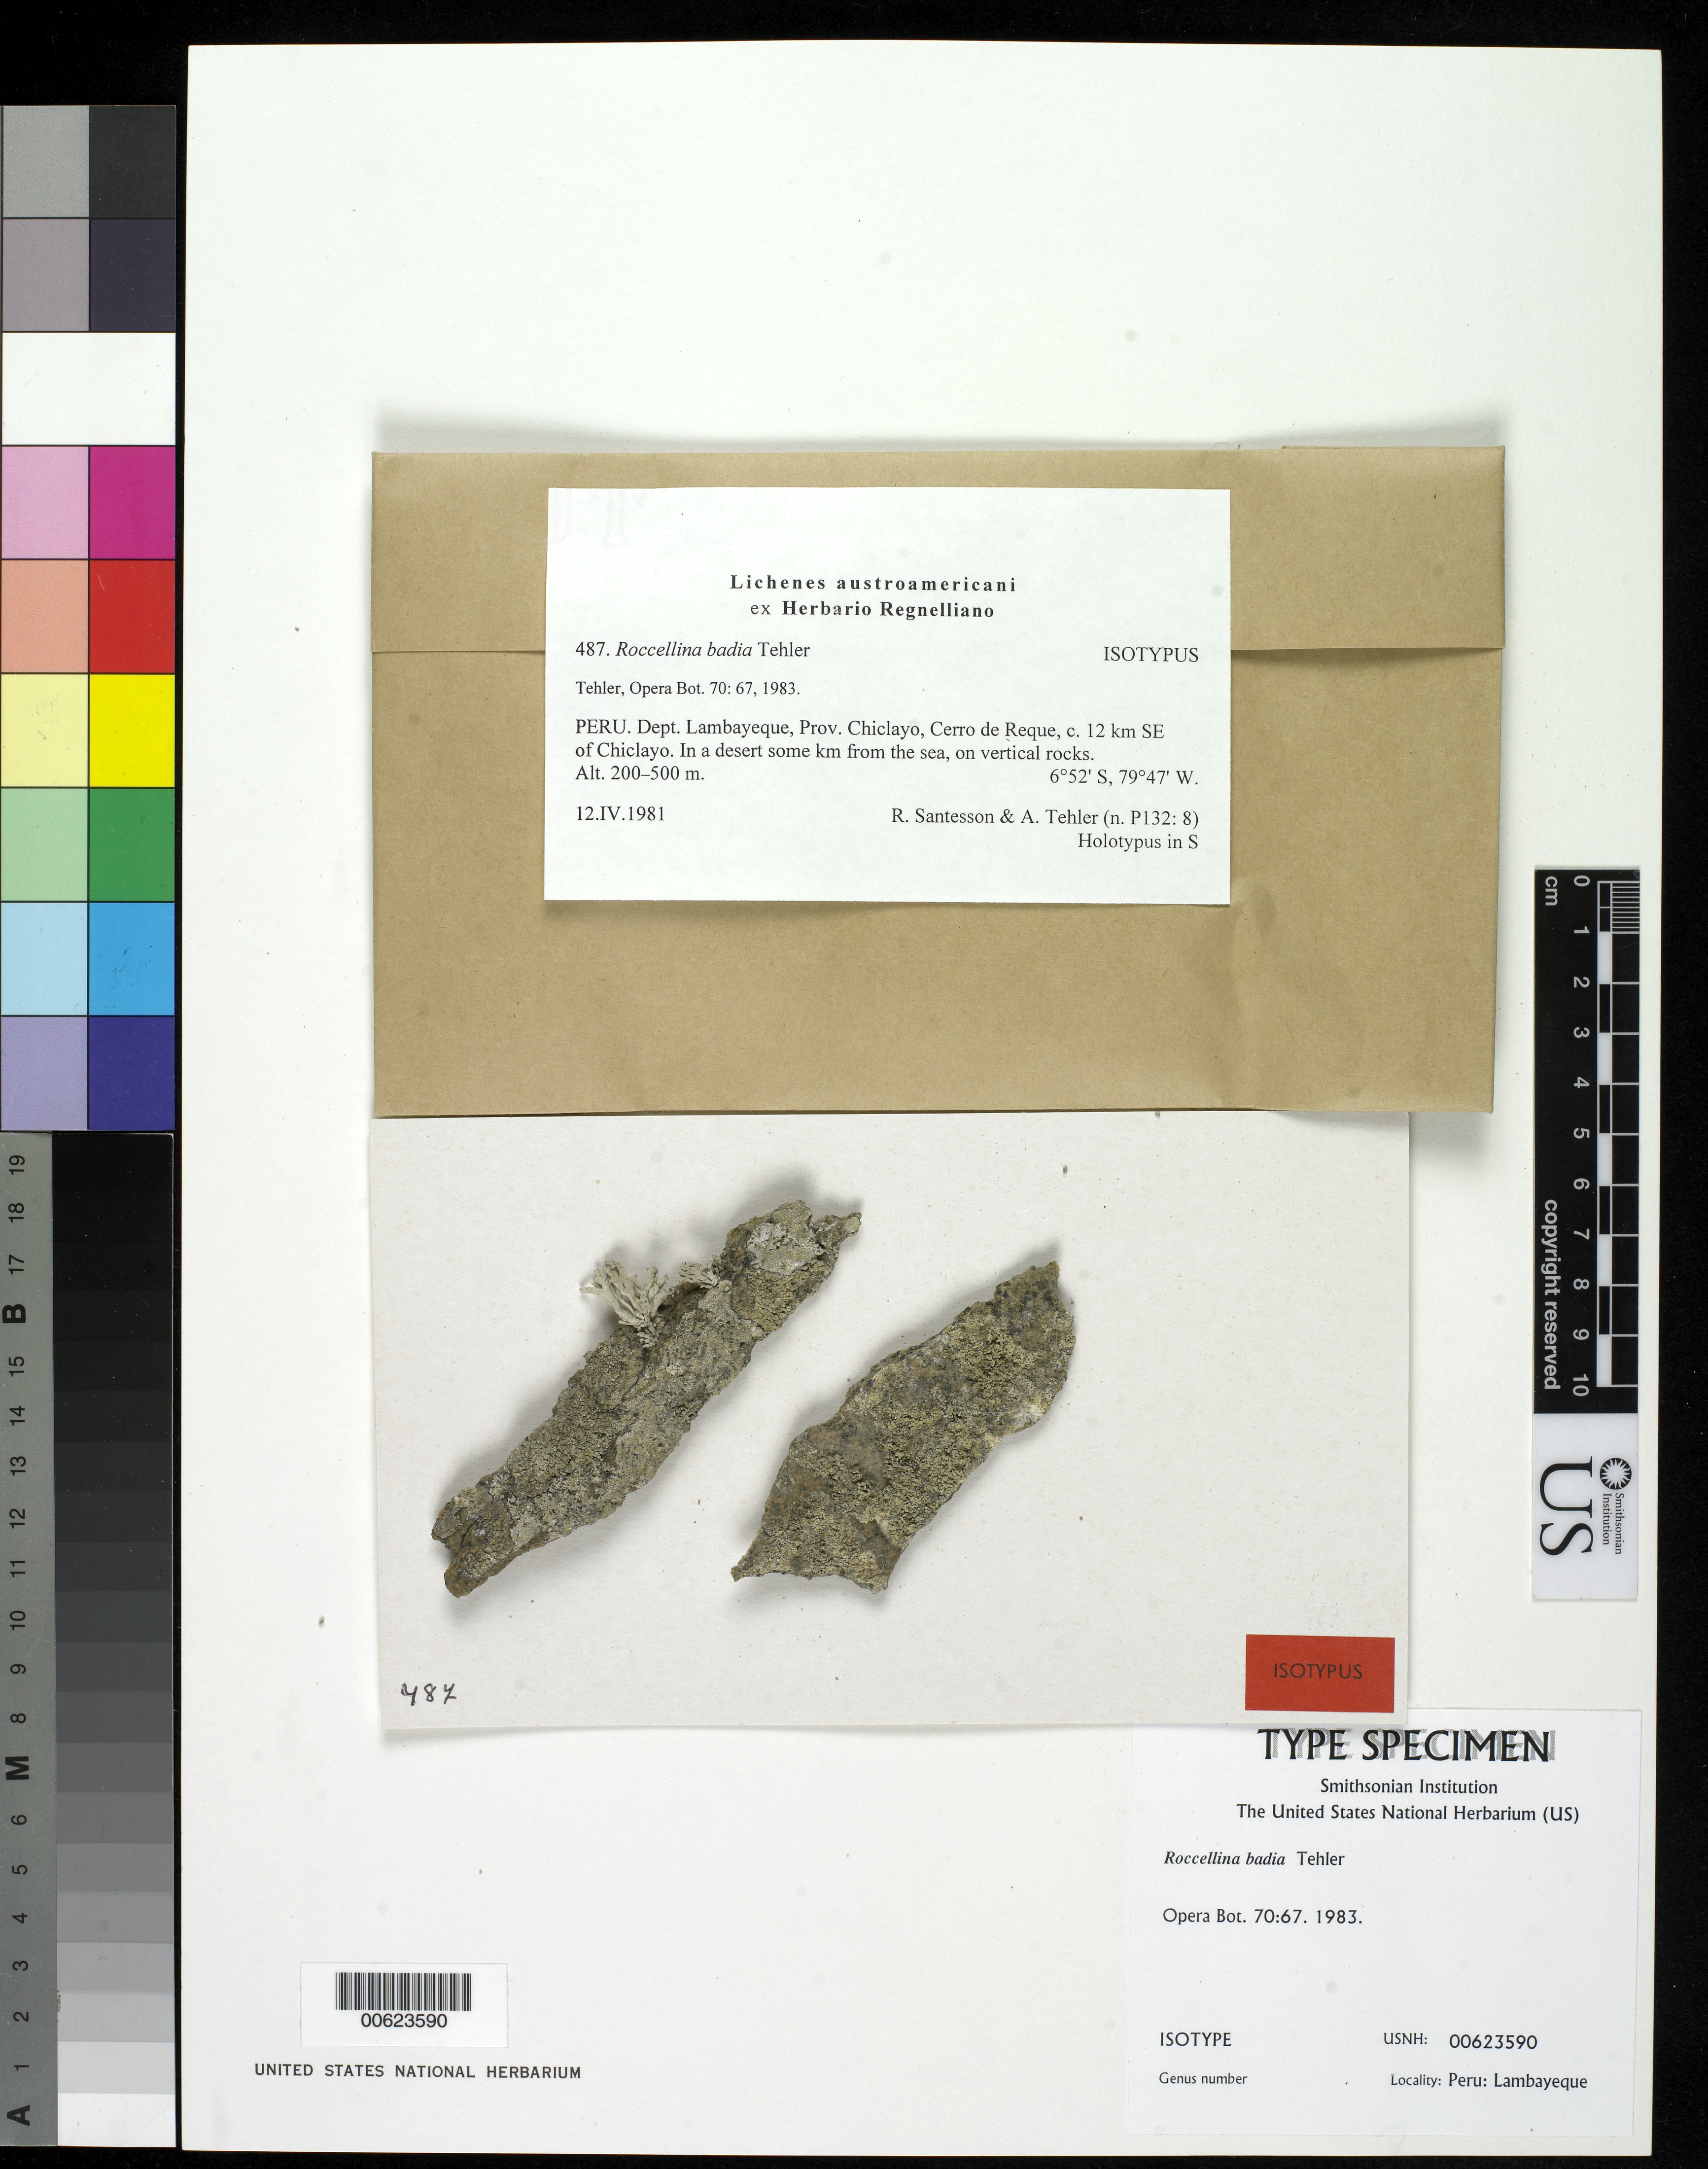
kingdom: Fungi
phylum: Ascomycota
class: Arthoniomycetes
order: Arthoniales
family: Roccellaceae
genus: Roccellina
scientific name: Roccellina badia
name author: Tehler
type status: Isotype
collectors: R. Santesson & A. Tehler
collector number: Lich. Austr. Hb. Regnell 487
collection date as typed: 12 Apr 1981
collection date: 1981-04-12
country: Peru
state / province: Lambayeque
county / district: Chiclayo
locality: Cerro de Reque, ca. 12 km SE of Chiclayo.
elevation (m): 200